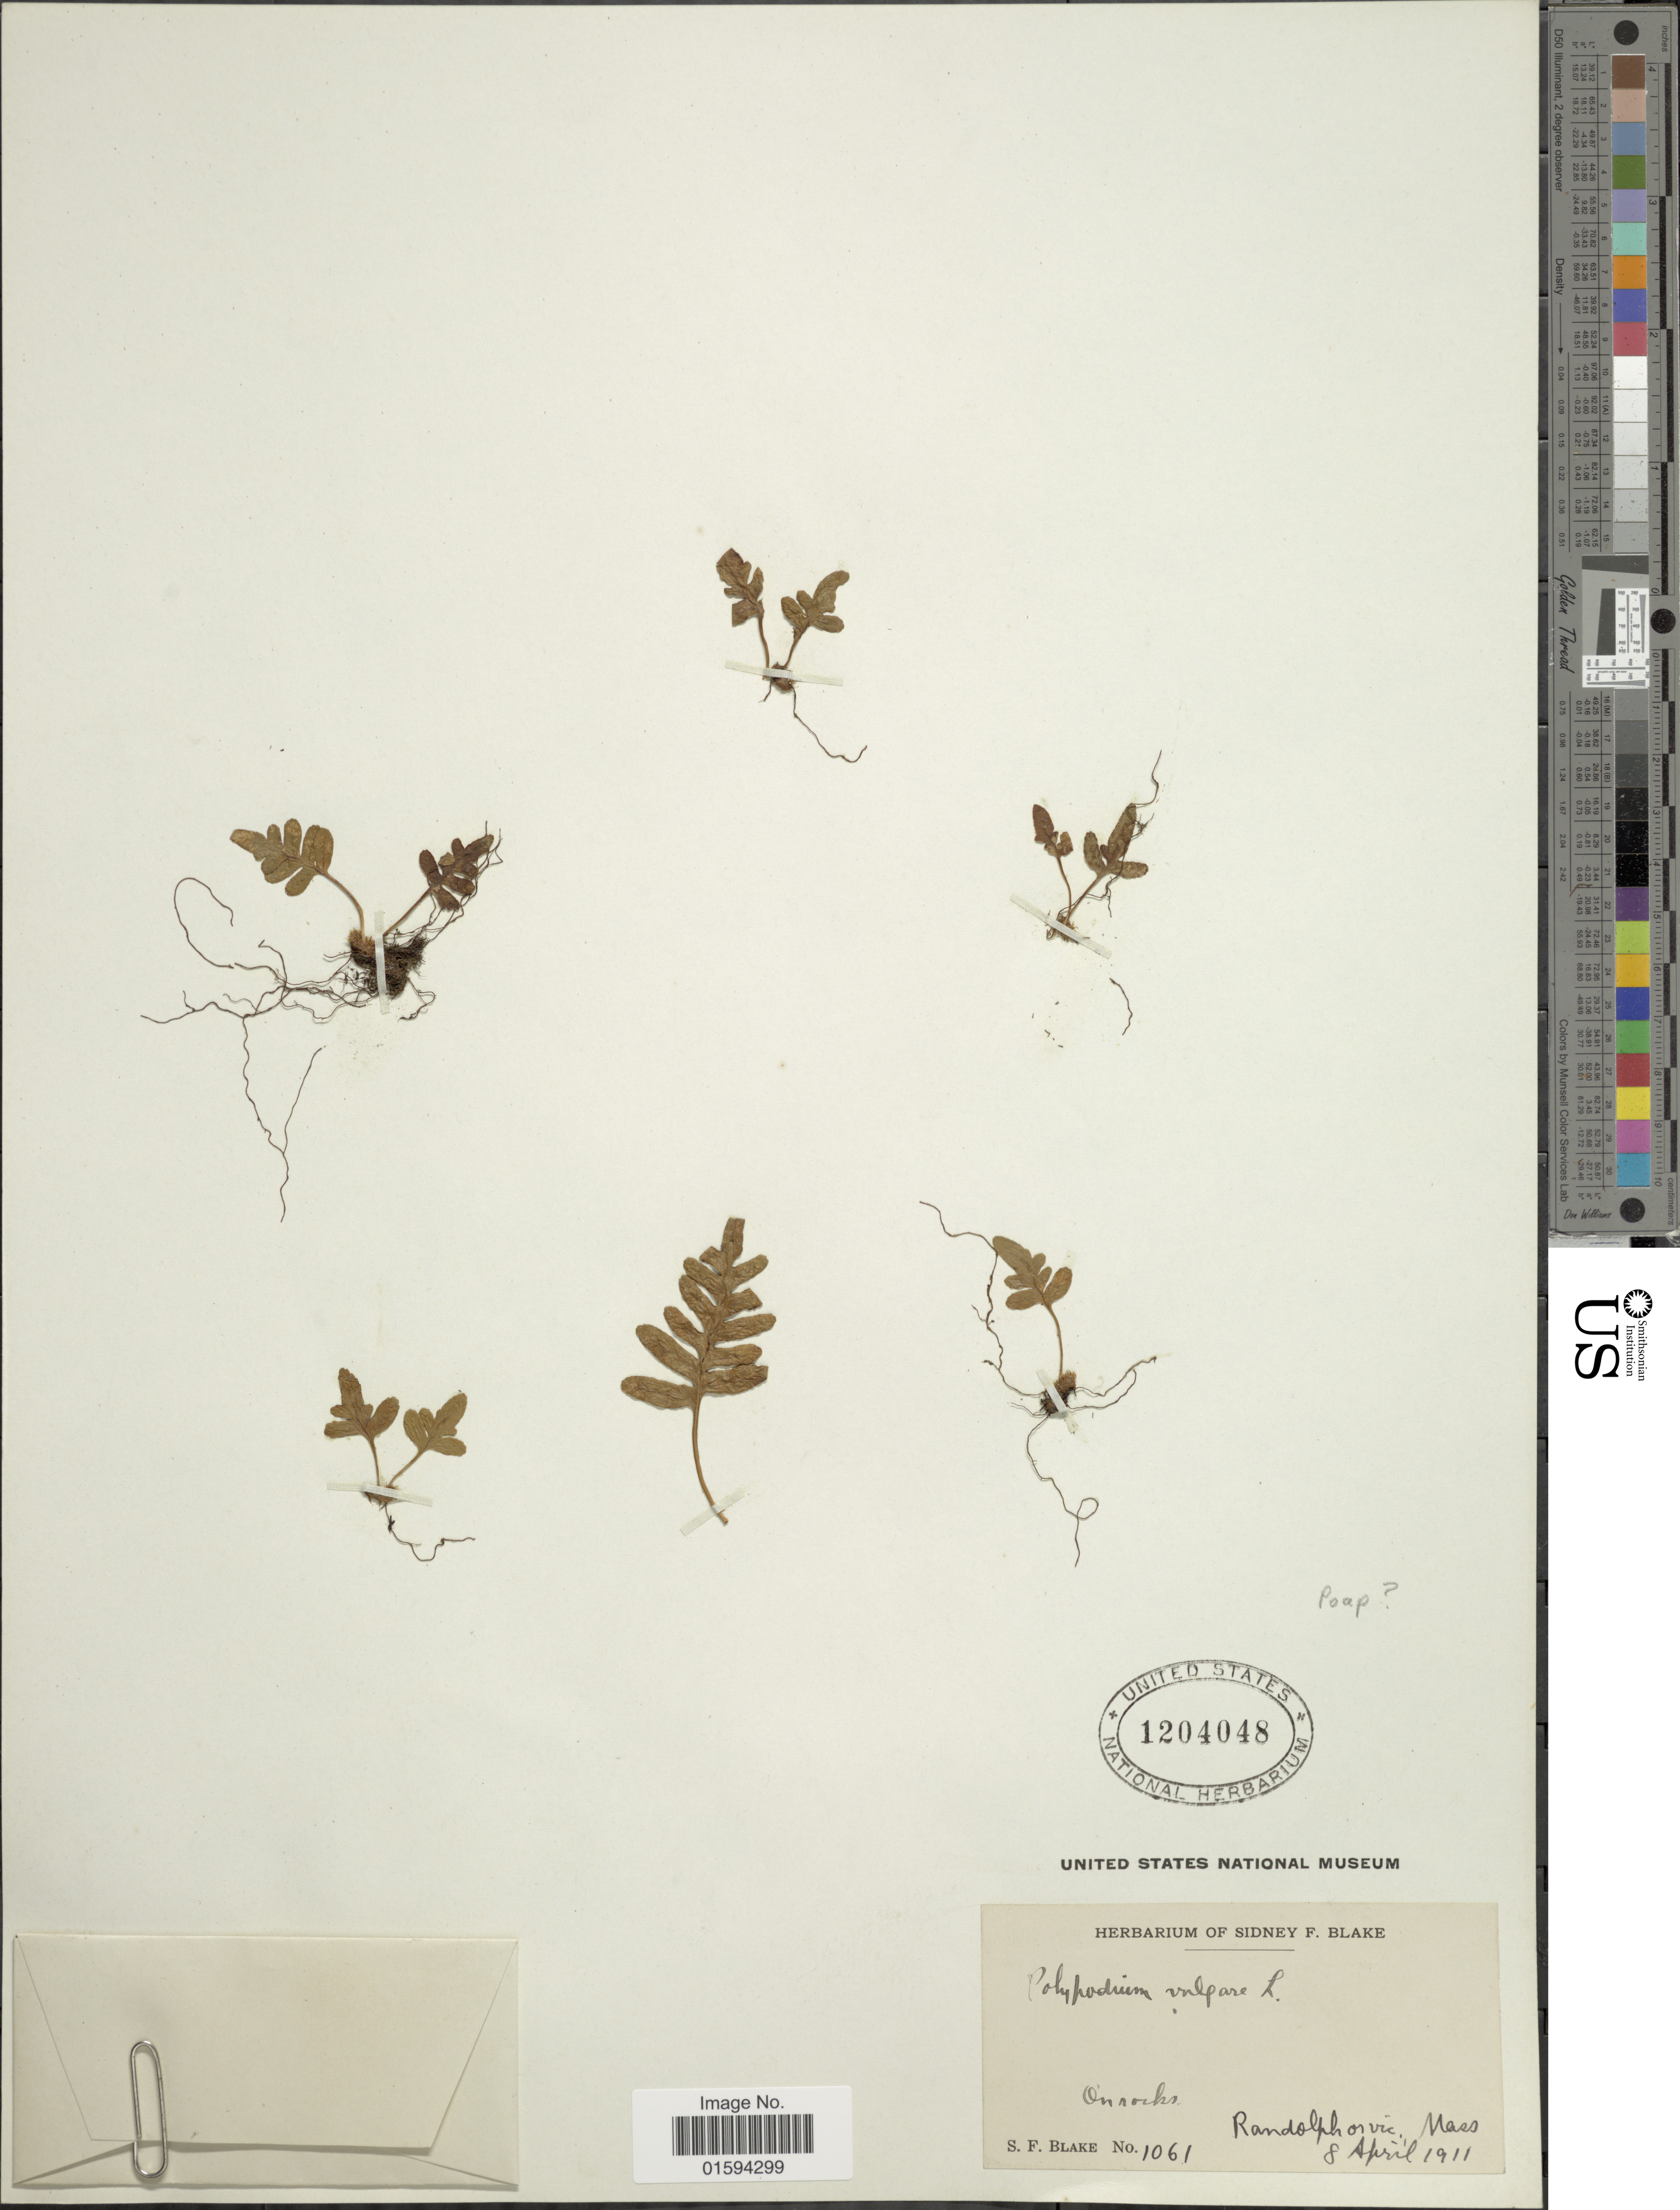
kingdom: Plantae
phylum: Tracheophyta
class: Polypodiopsida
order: Polypodiales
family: Polypodiaceae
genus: Polypodium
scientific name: Polypodium appalachianum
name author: Haufler & Windham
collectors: S. Blake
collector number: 1061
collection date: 1911-04-08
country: United States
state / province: Massachusetts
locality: Randolph on vic.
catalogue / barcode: US 1204048